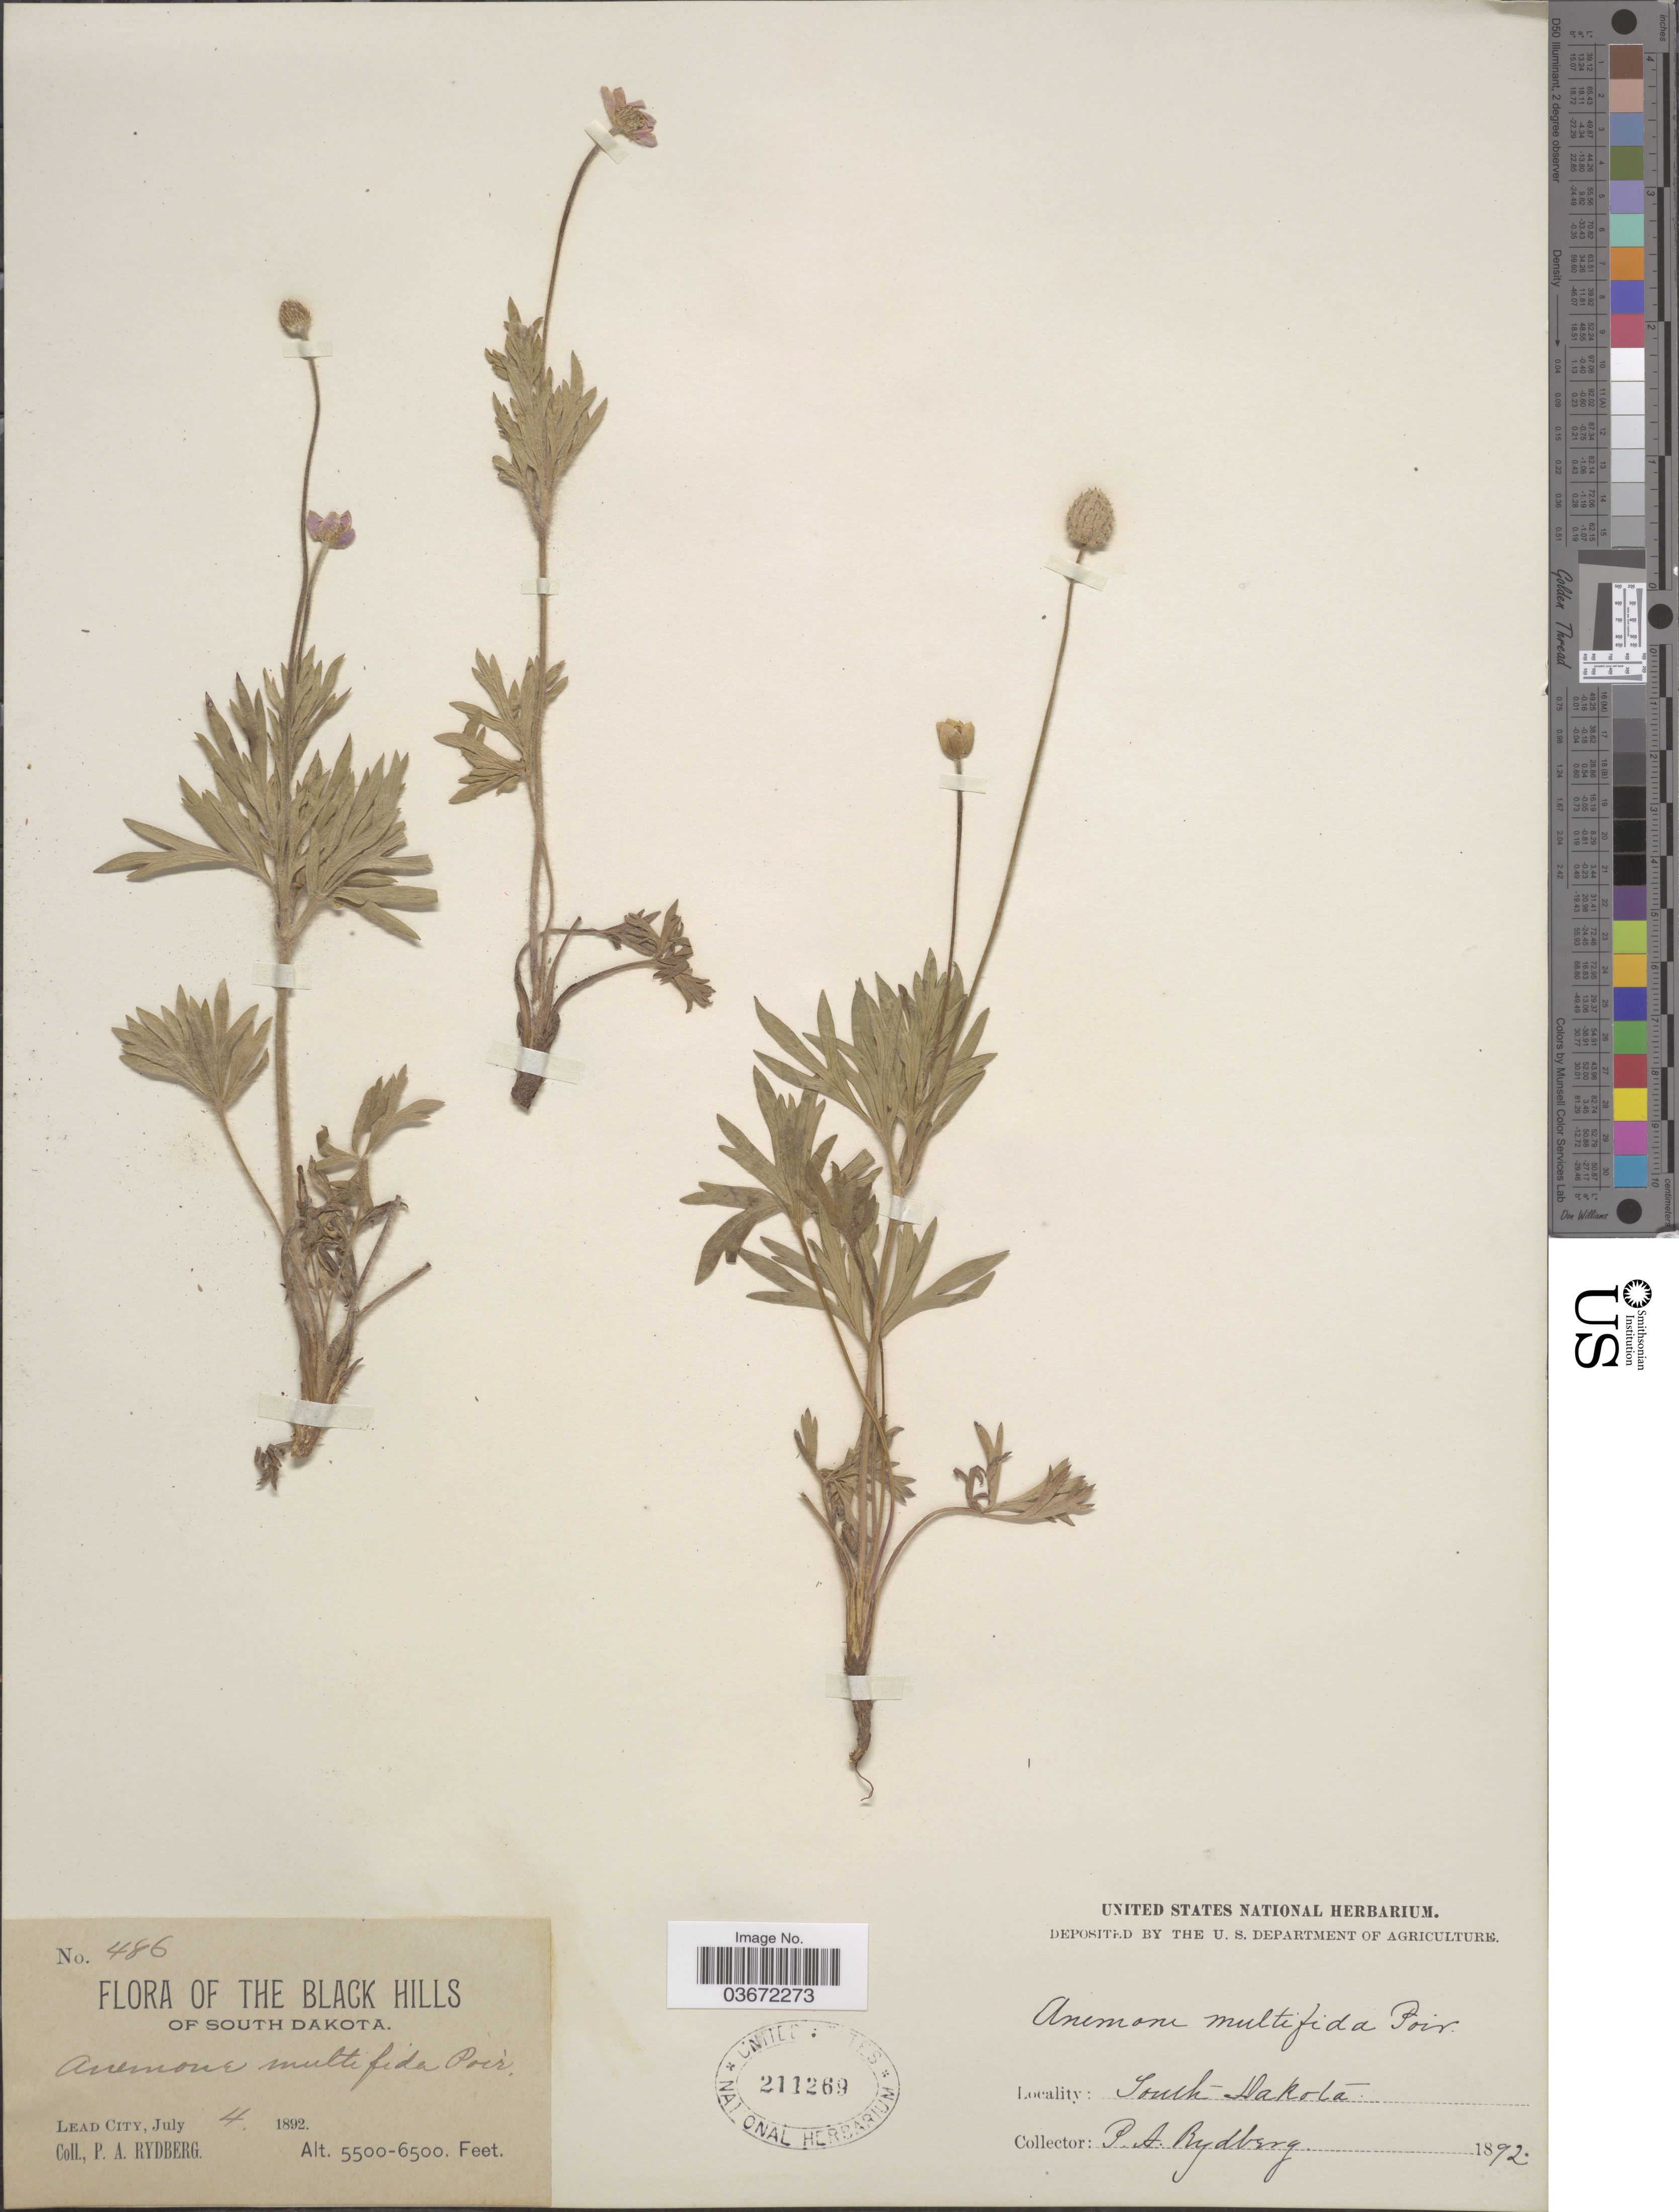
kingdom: Plantae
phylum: Tracheophyta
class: Magnoliopsida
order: Ranunculales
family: Ranunculaceae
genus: Anemone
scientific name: Anemone globosa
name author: (Torr. & A. Gray) Nutt. ex A. Heller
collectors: P. A. Rydberg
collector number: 486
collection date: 1892-07-04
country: United States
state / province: South Dakota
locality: The Black Hills. Lead City.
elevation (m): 1676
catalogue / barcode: US 211269